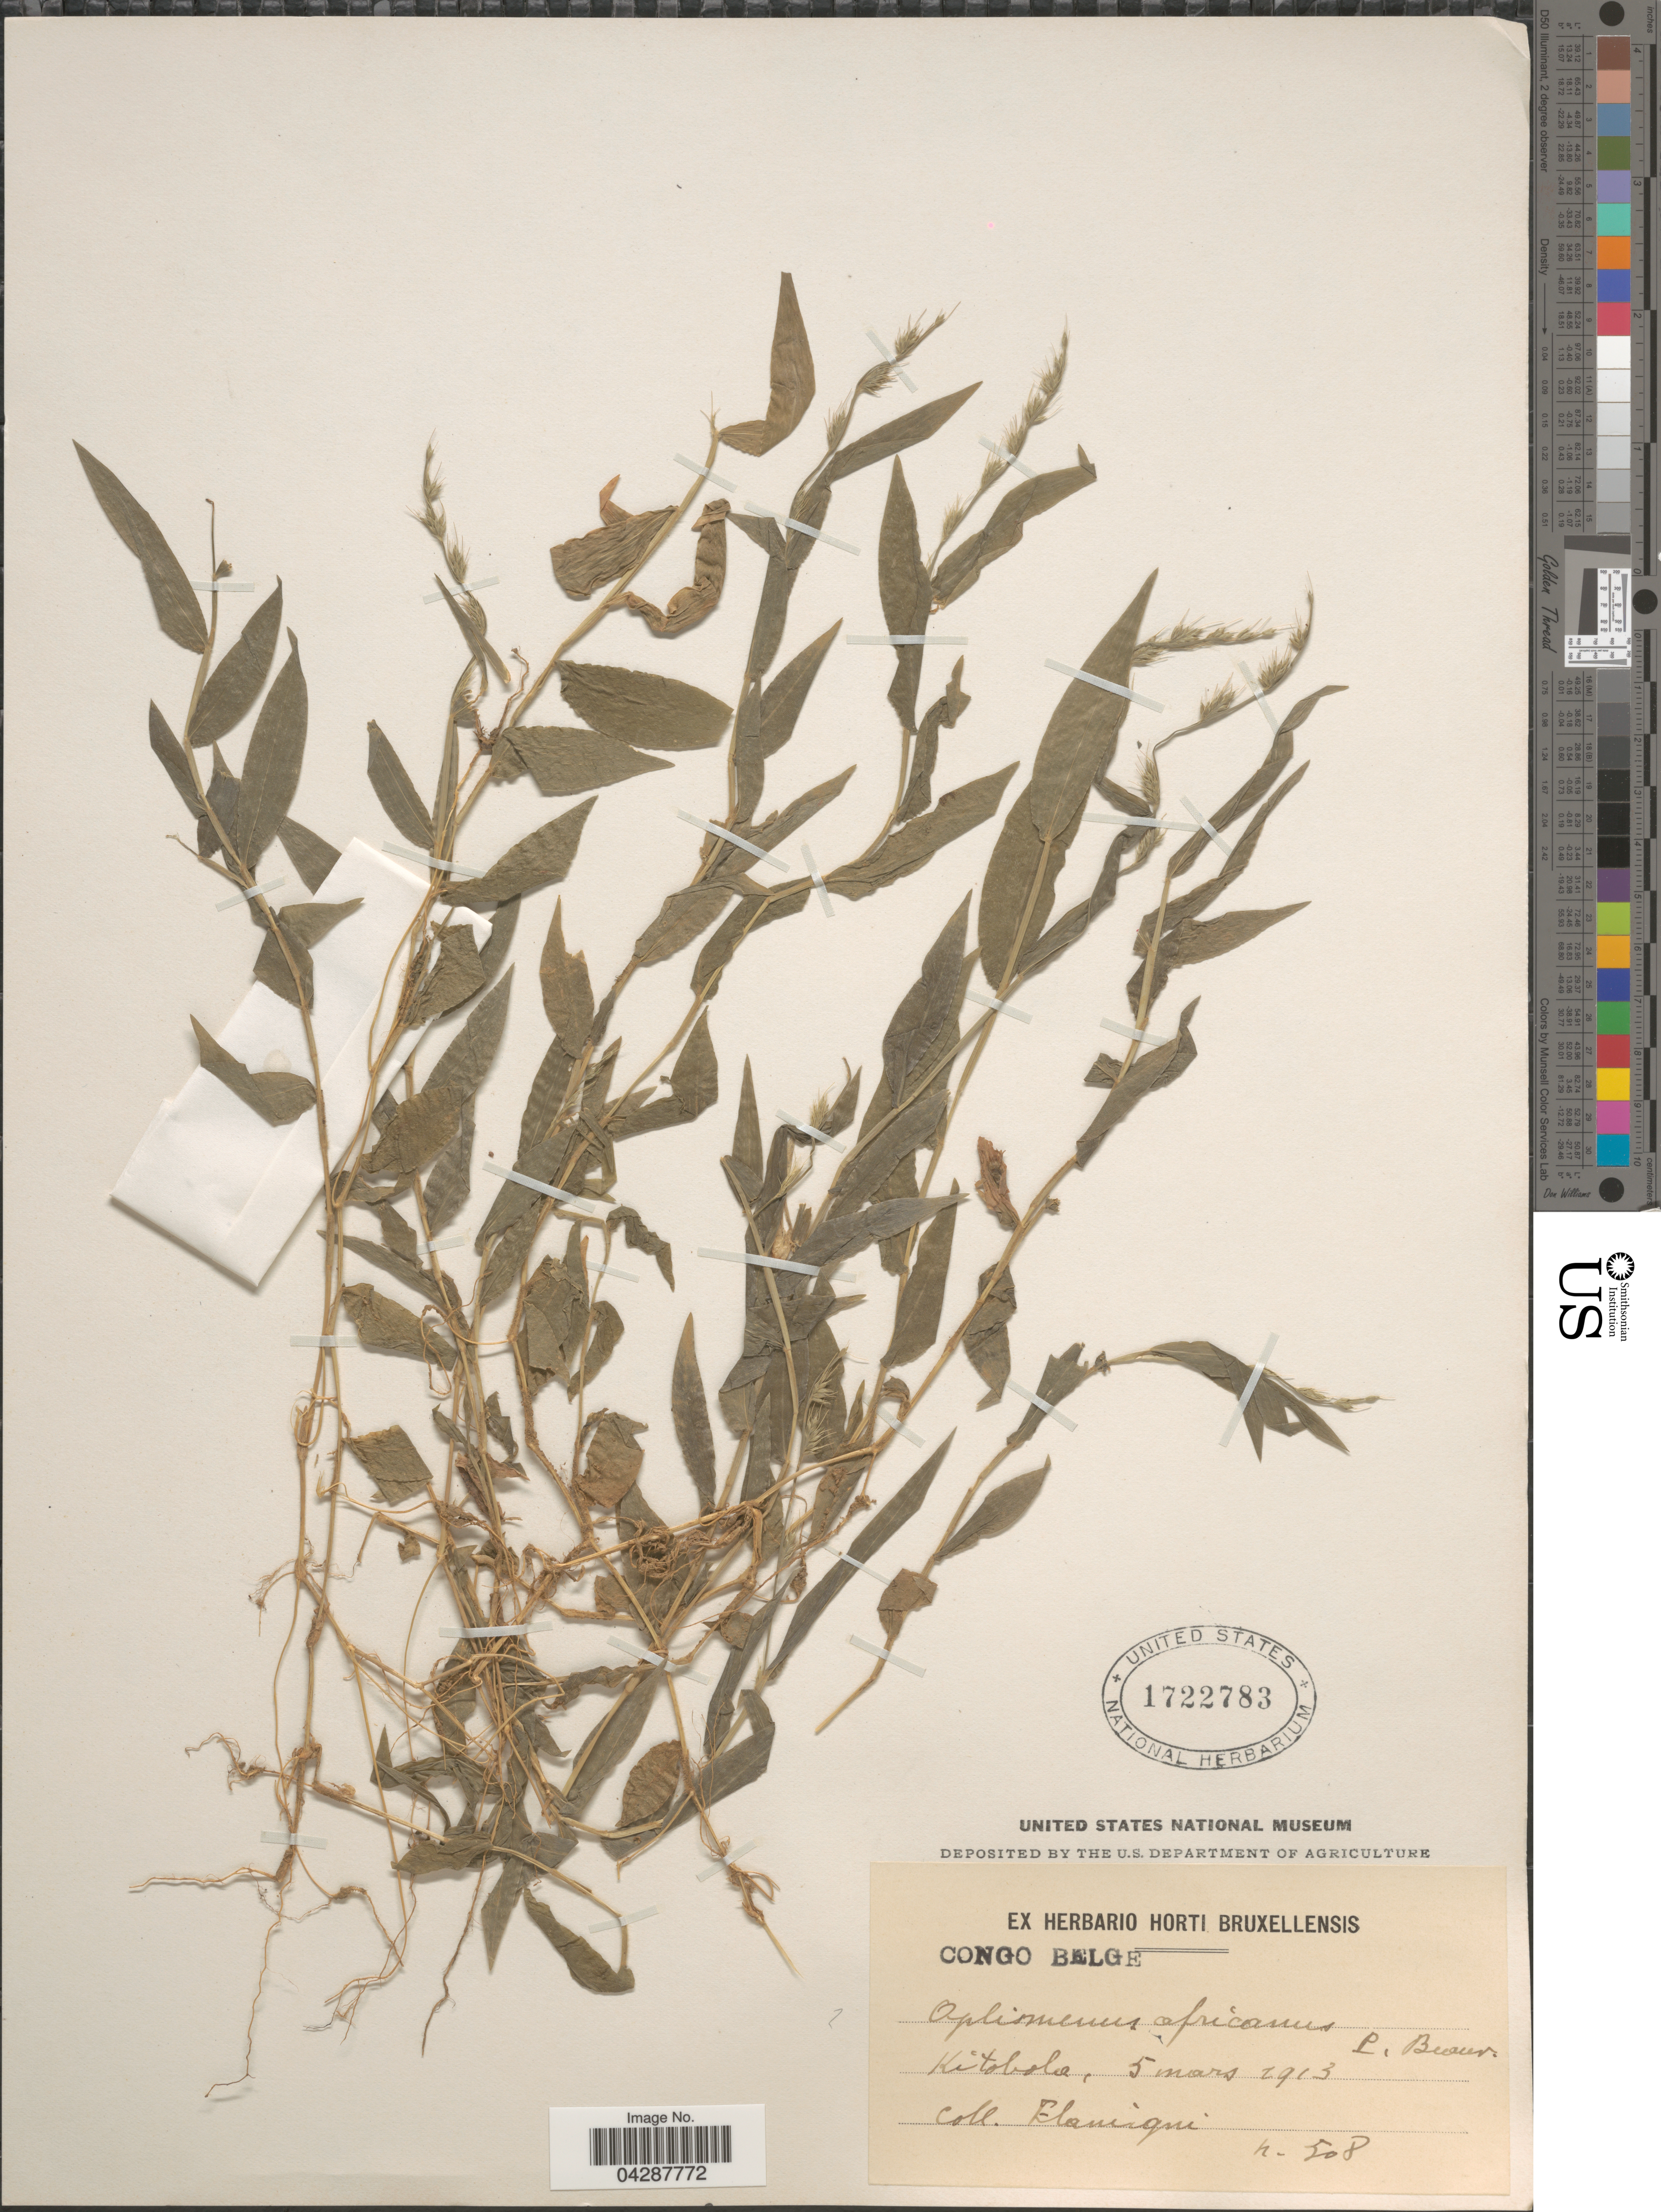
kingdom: Plantae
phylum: Tracheophyta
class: Liliopsida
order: Poales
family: Poaceae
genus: Oplismenus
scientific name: Oplismenus hirtellus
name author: (L.) P. Beauv.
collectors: -. Flamiqni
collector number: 508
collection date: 1913-03-05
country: Congo, Democratic Republic of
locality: Congo Belge. Kitobola.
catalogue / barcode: US 1722783